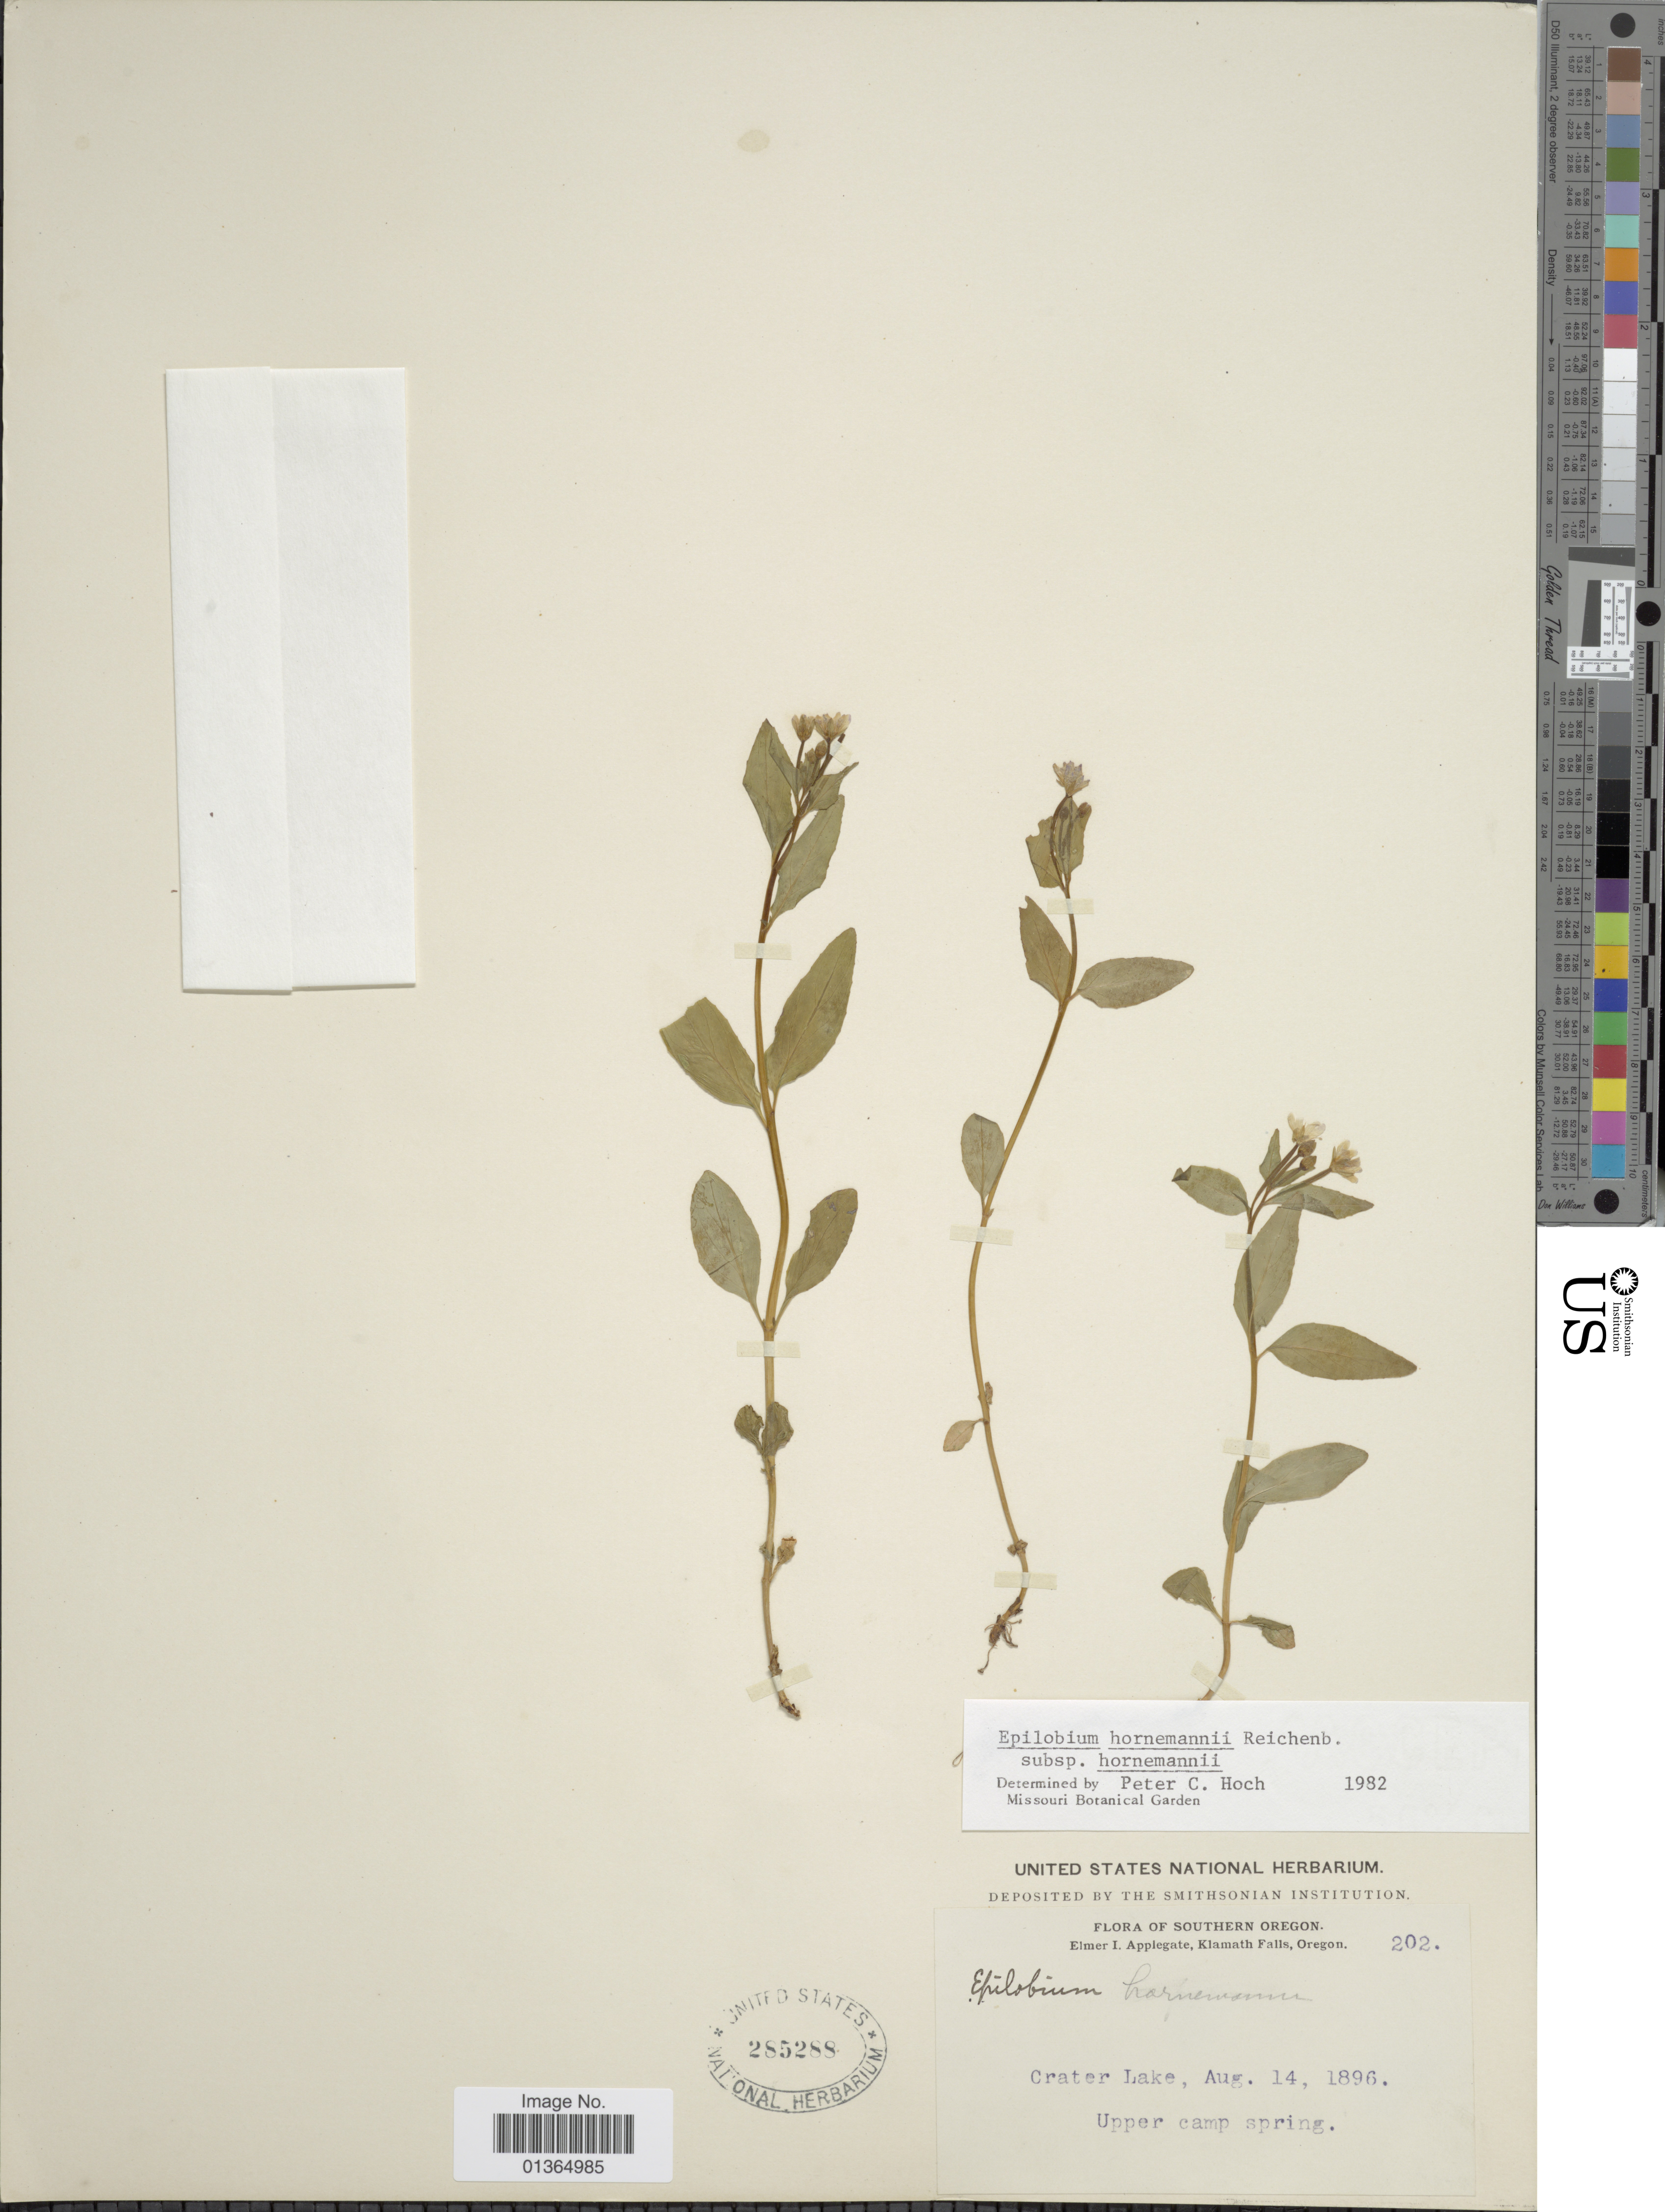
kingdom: Plantae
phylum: Tracheophyta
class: Magnoliopsida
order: Myrtales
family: Onagraceae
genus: Epilobium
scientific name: Epilobium hornemannii subsp. hornemannii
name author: Rchb.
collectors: E. I. Applegate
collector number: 202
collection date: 1896-08-14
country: United States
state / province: Oregon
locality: Southern Oregon. Crater Lake.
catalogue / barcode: US 285288